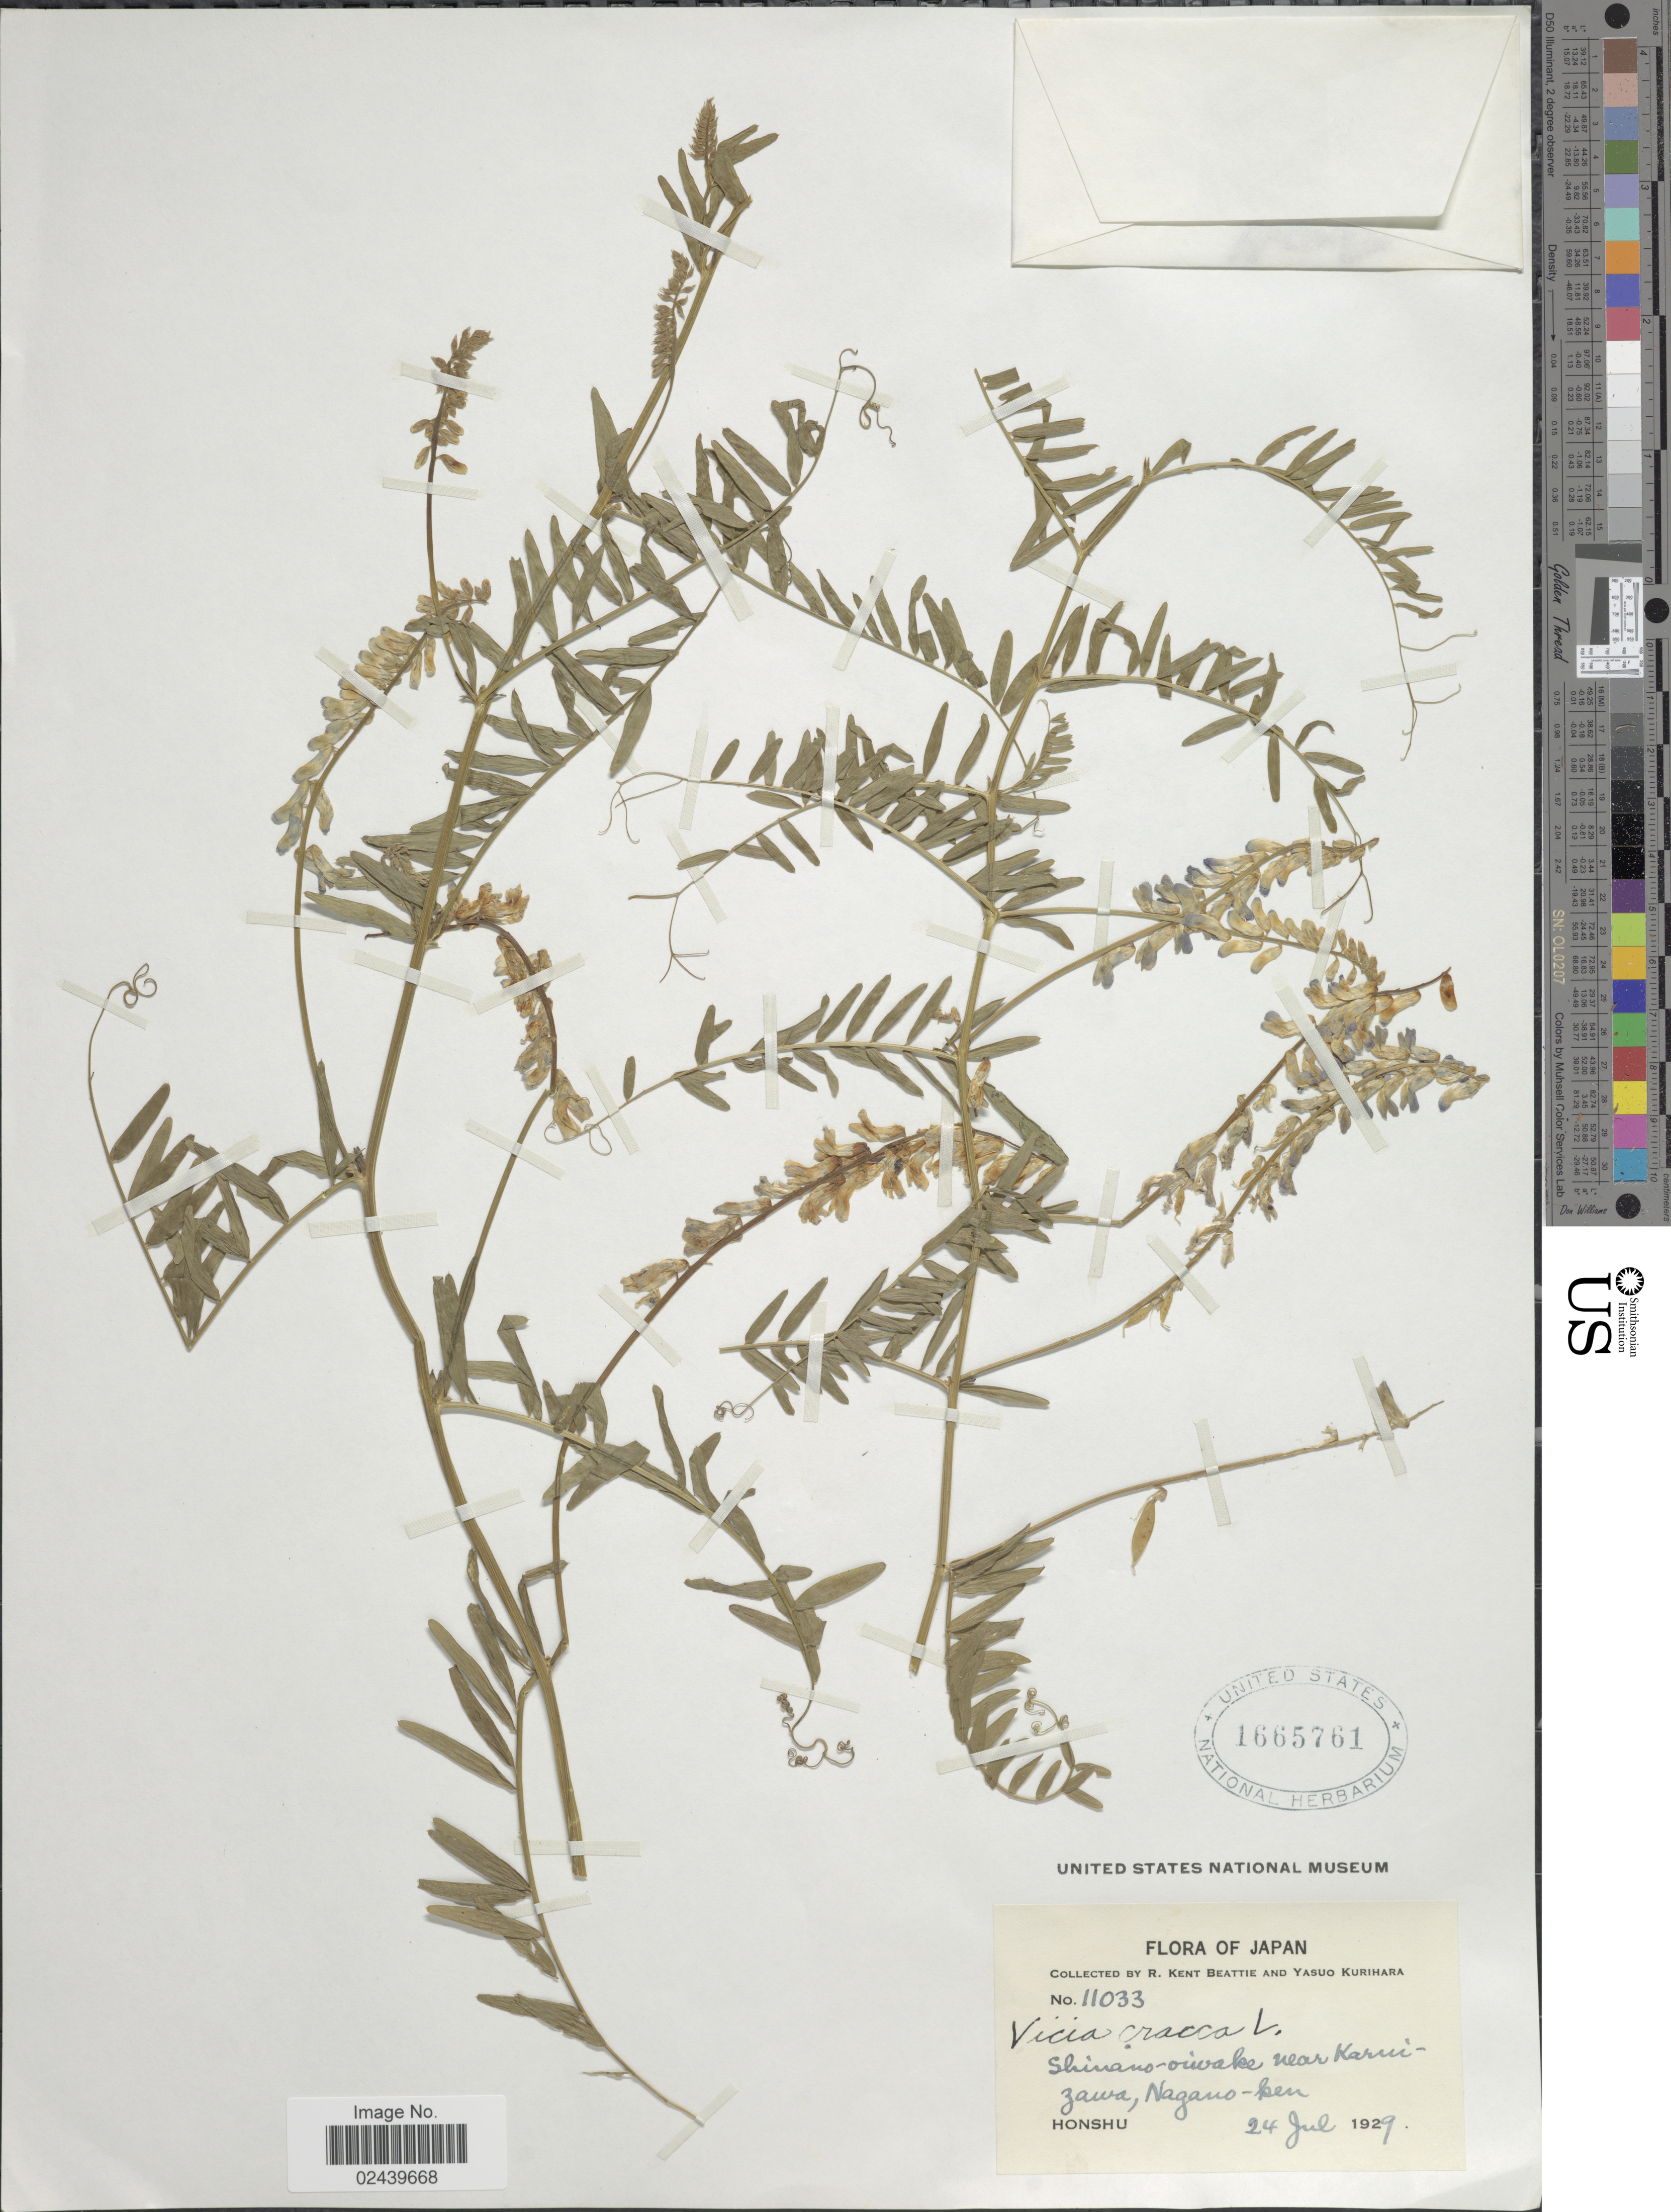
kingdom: Plantae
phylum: Tracheophyta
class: Magnoliopsida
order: Fabales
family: Fabaceae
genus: Vicia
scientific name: Vicia cracca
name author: L.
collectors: R. K. Beattie & Y. Kurihara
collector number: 11033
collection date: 1929-07-24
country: Japan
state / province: Nagano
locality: Shinano-oiwake near Karuizawa, Nagano-ken. Honshu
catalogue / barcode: US 1665761